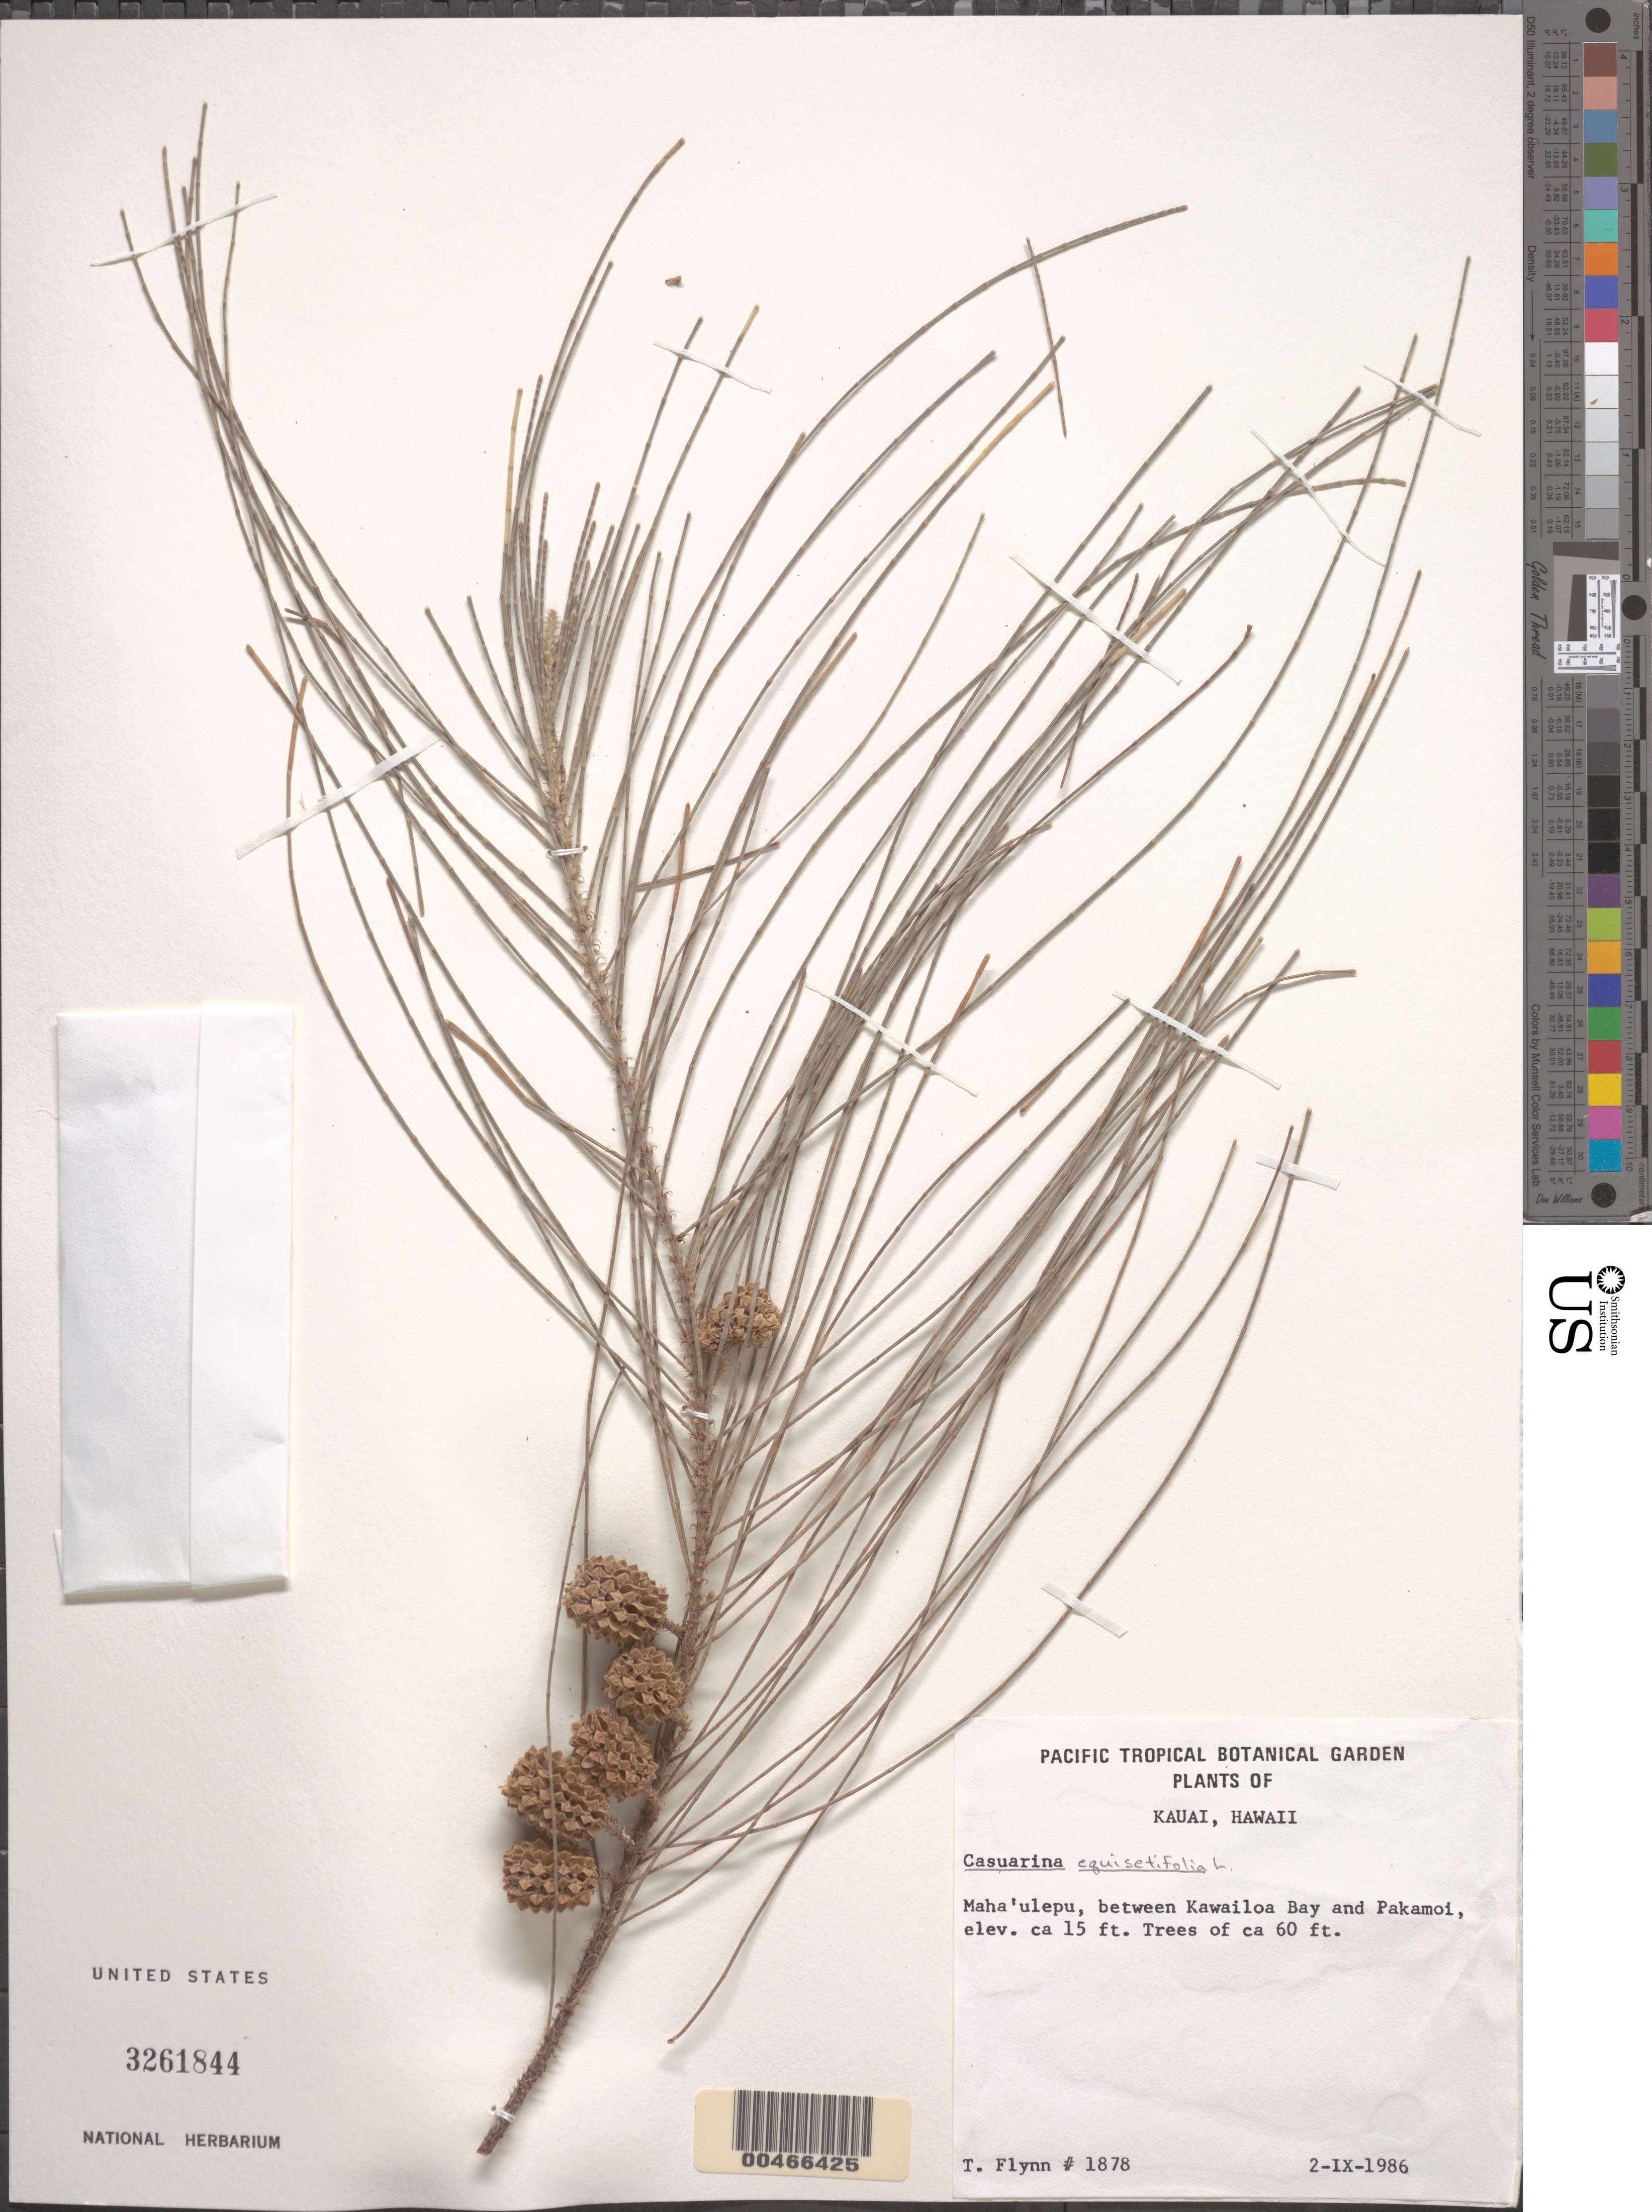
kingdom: Plantae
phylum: Tracheophyta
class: Magnoliopsida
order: Fagales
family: Casuarinaceae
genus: Casuarina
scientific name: Casuarina equisetifolia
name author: L.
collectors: T. W. Flynn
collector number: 1878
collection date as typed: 2 Sep 1986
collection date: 1986-09-02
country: United States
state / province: Hawaii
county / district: Kauai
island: Kaua'i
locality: Maha'ulepu, between Kawailoa Bay and Pakamoi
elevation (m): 5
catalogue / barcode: US 3261844